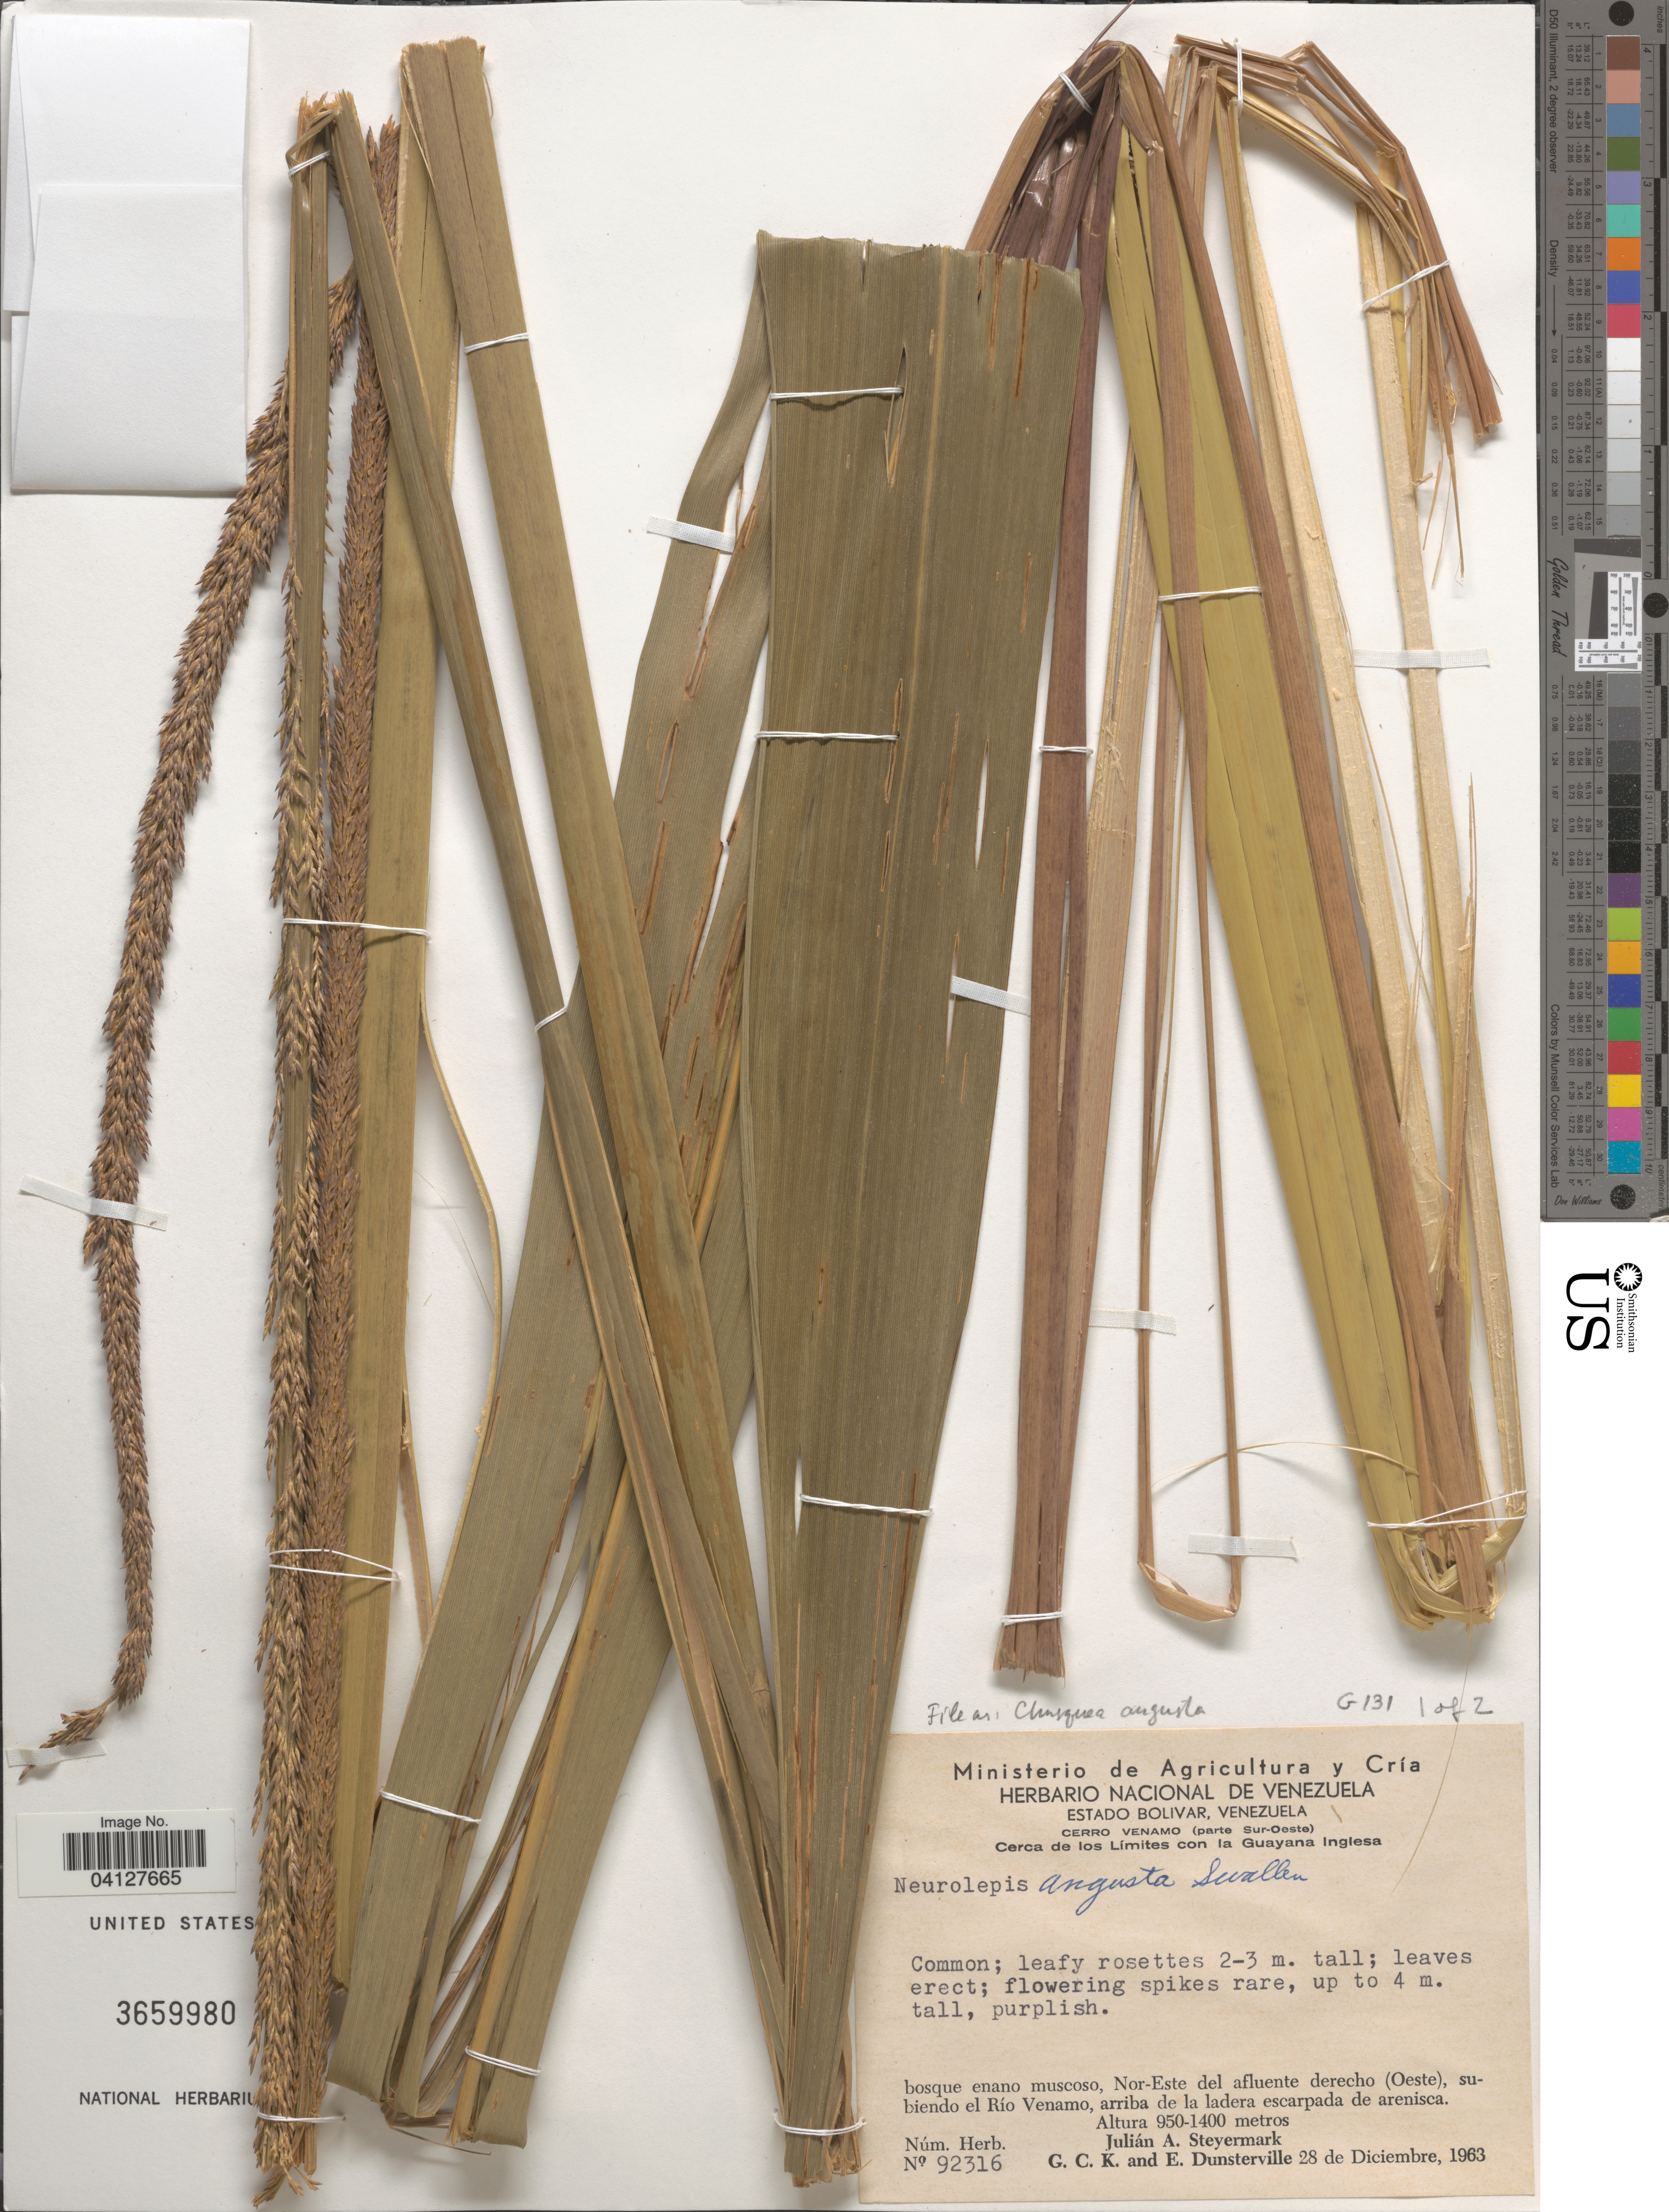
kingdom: Plantae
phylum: Tracheophyta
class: Liliopsida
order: Poales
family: Poaceae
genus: Neurolepis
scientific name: Neurolepis angusta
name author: Swallen in Maguire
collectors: J. Steyermark, G. C. K. Dunsterville & E. Dunsterville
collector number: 92316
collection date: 1963-12-28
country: Venezuela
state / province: Bolivar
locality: Cerro Venamo (parte Sur-Oeste). Cerca de los Límites con la Guayana Inglesa. Nor-Este del afluente derecho (Oeste), subiendo el Río Venamo, arriba de la ladera escarpada de arenisca.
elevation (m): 950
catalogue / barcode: US 3659980